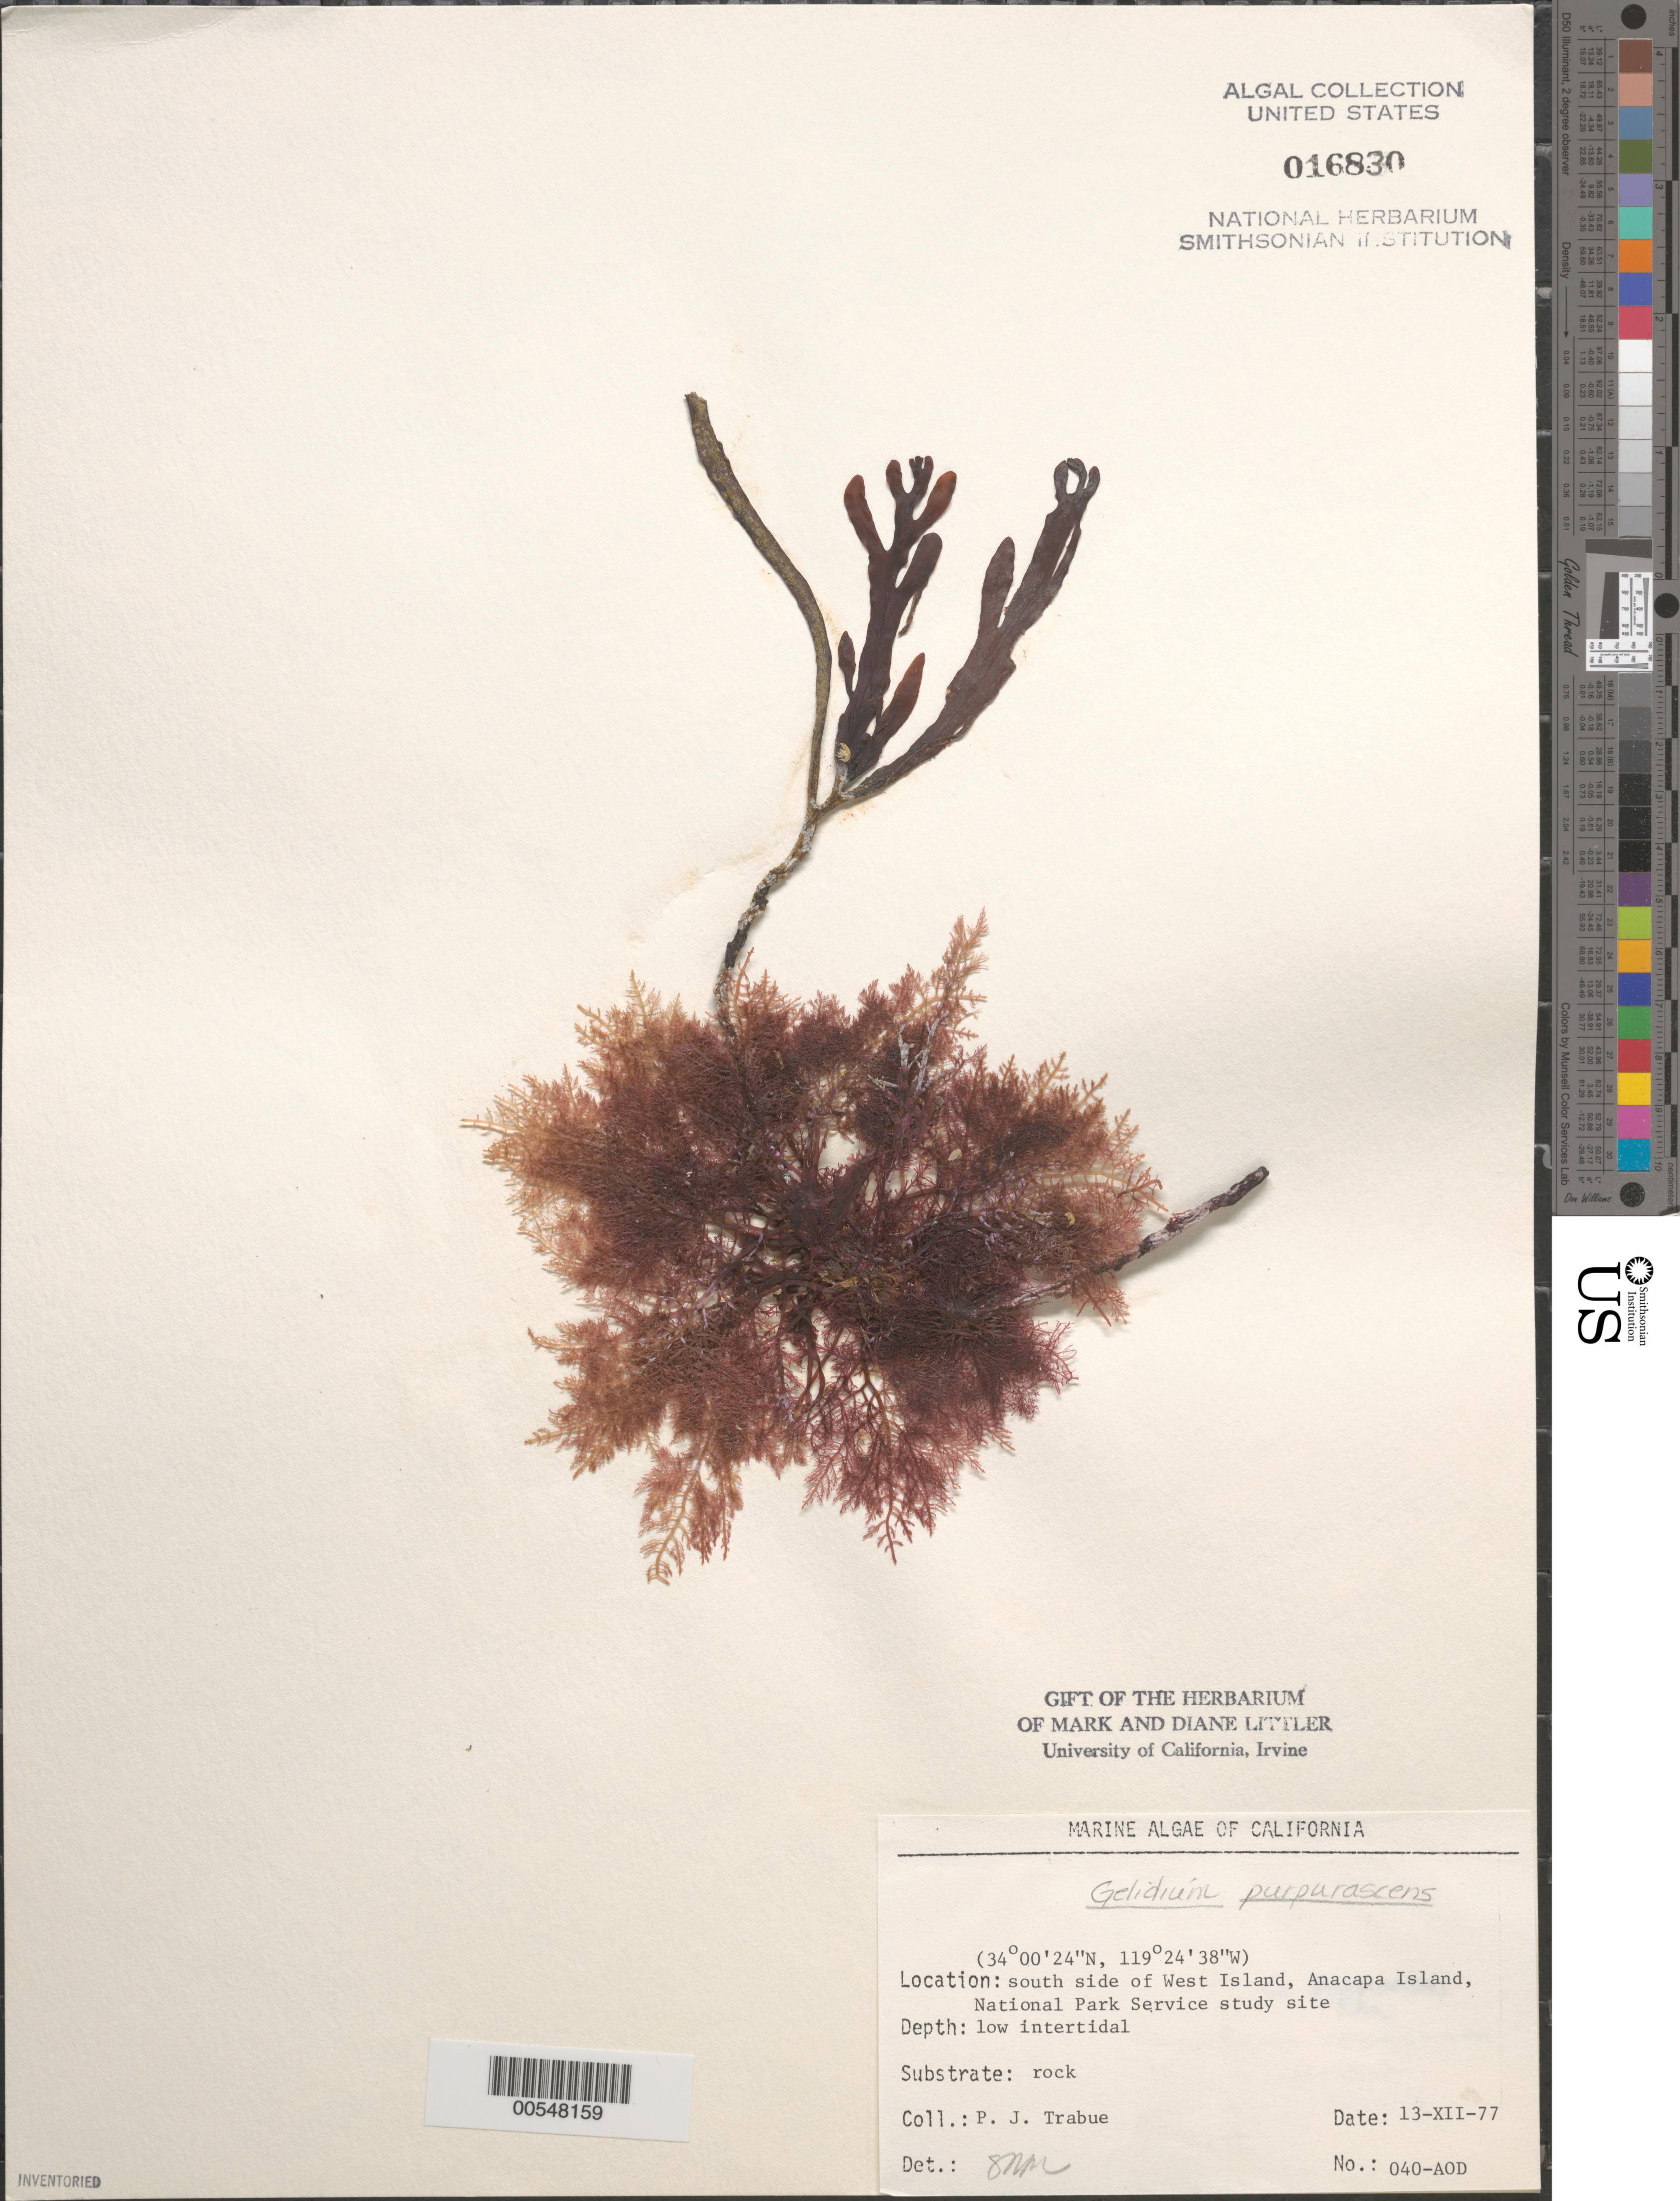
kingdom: Plantae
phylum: Rhodophyta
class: Florideophyceae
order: Gelidiales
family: Gelidiaceae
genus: Gelidium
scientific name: Gelidium purpurascens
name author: N.L. Gardner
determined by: Murray, S. N.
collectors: P. J. Trabue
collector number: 040-AOD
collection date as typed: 13 Dec 1977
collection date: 1977-12-13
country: United States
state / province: California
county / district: Ventura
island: Anacapa Island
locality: South side of west island [National Park Service site]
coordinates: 34 00'24"N, 119 24'38"W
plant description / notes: BLM-SOCALBIGHT Rocky Intertidal Survey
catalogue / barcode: US 16830